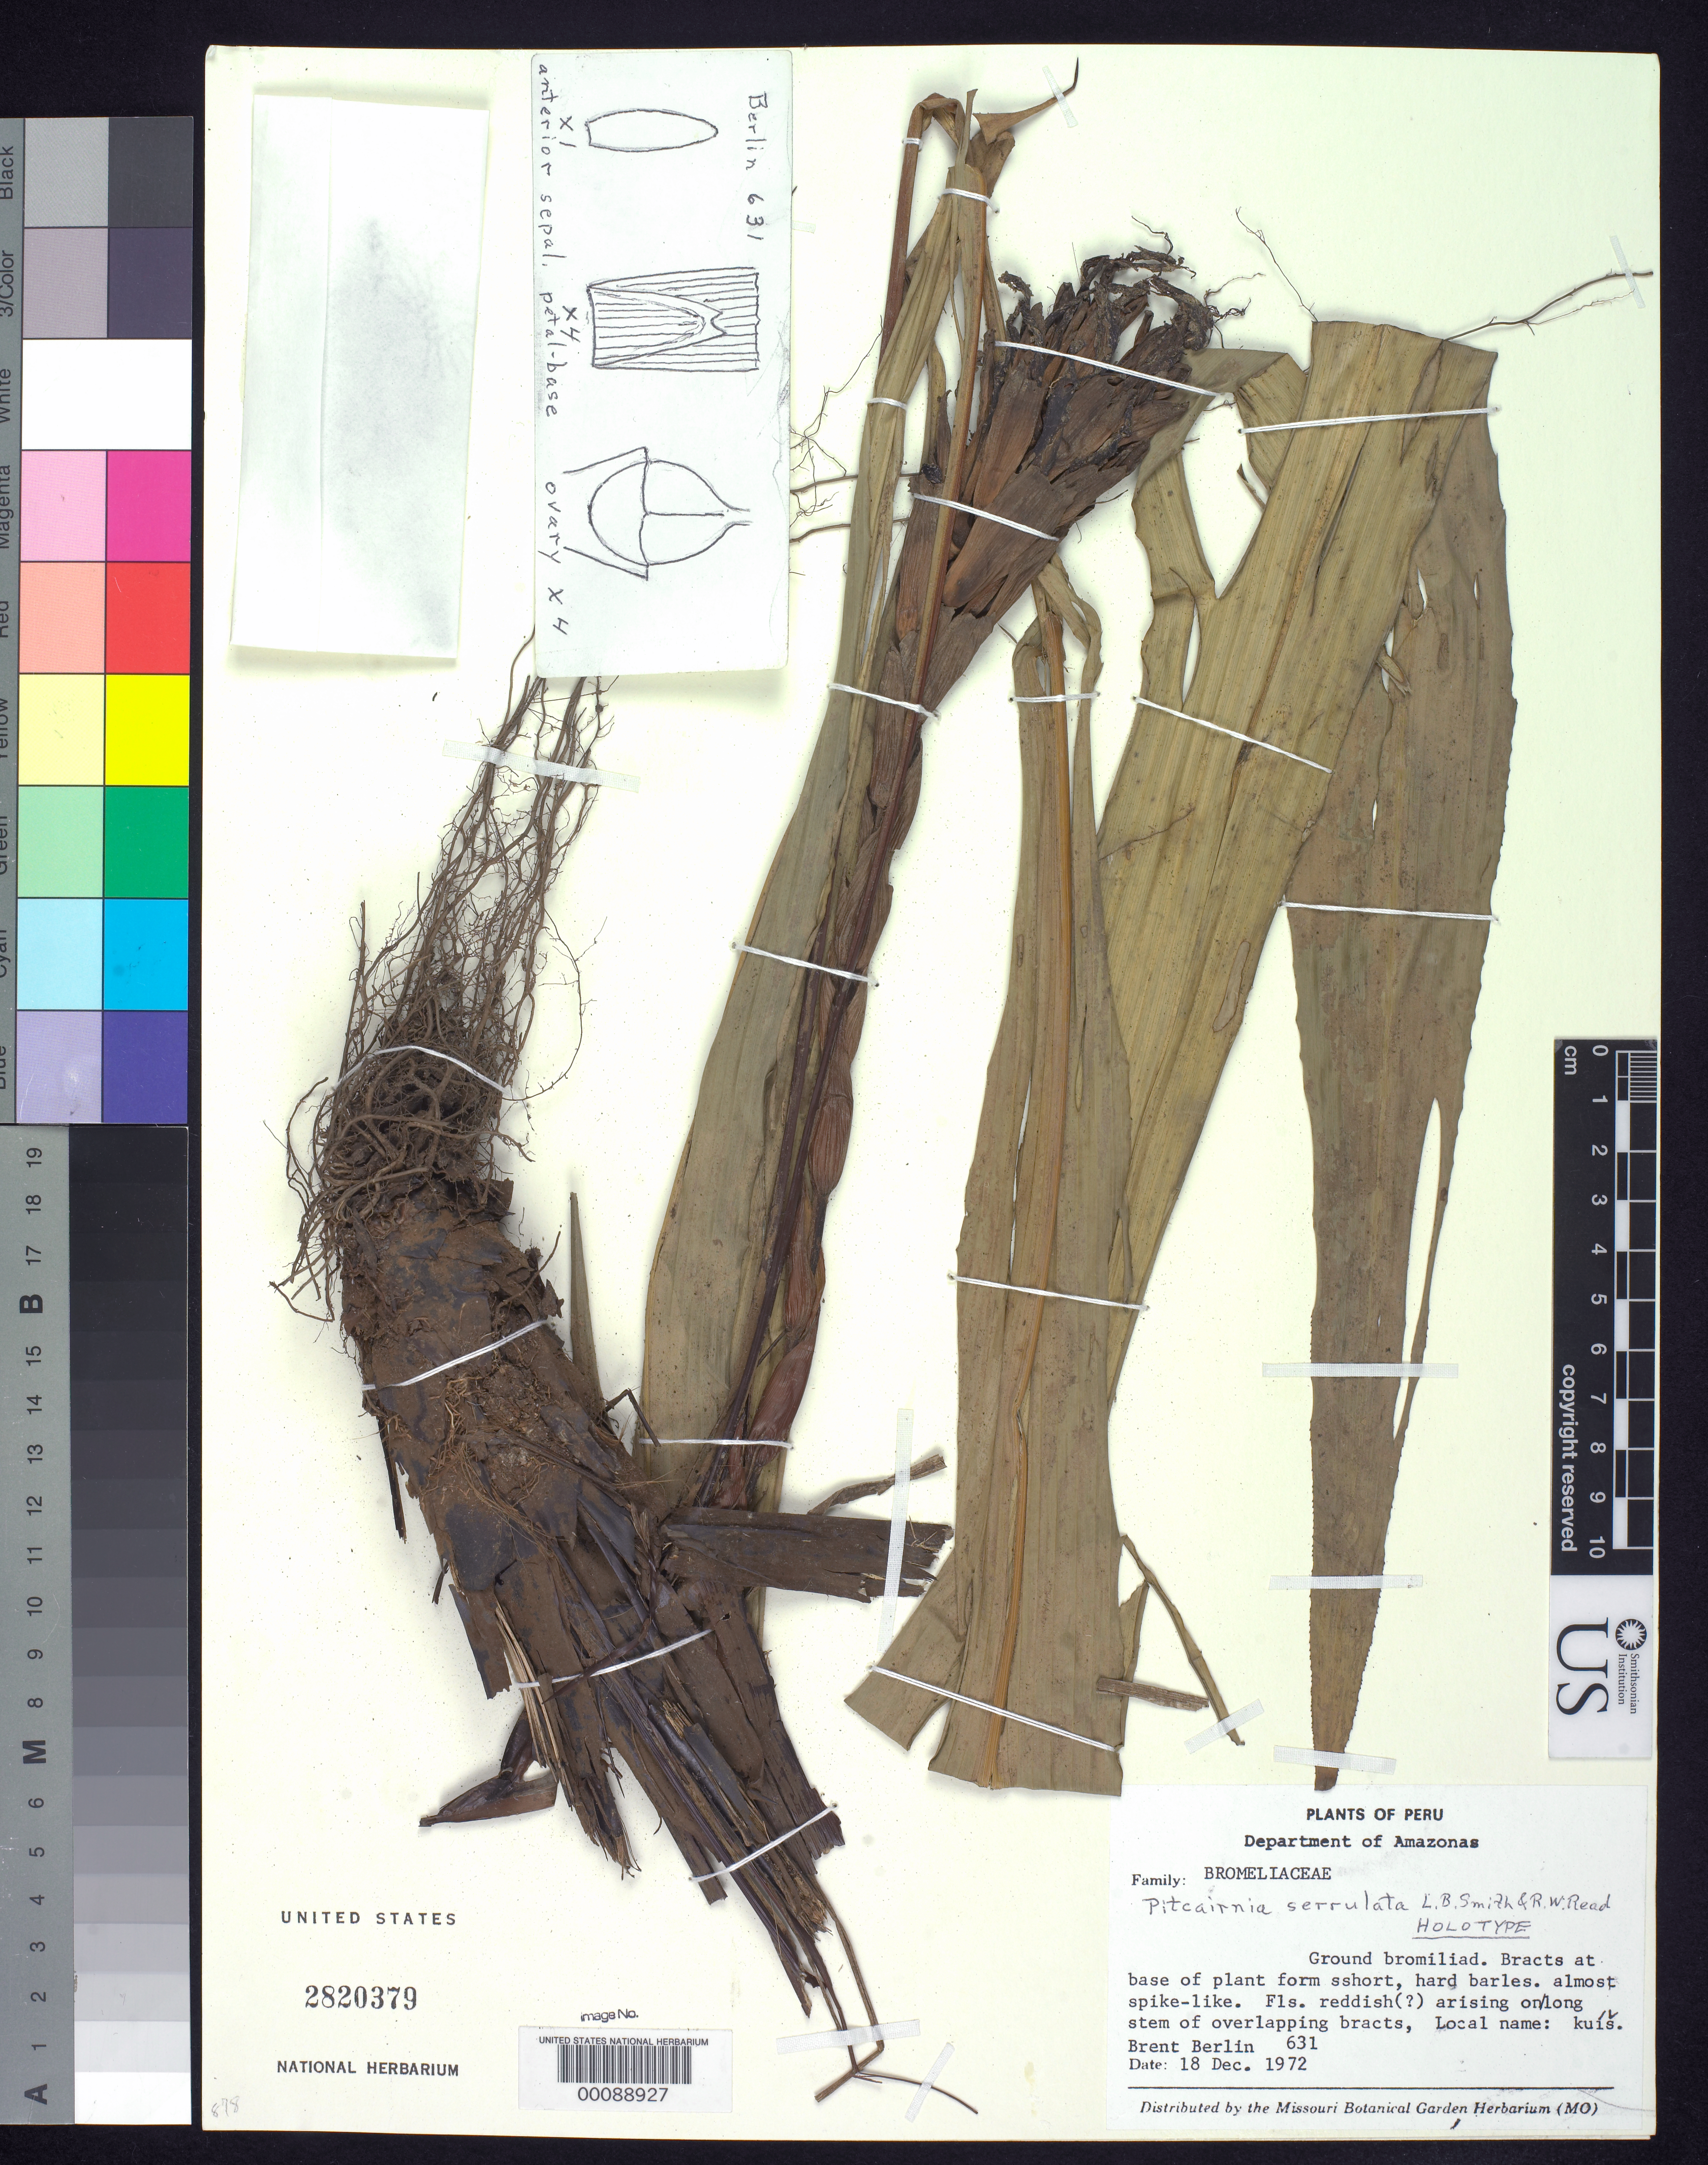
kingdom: Plantae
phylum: Tracheophyta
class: Liliopsida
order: Poales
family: Bromeliaceae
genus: Pitcairnia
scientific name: Pitcairnia serrulata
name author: L.B. Sm. & Read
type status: Holotype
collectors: B. Berlin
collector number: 631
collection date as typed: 18 Dec 1972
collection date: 1972-12-18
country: Peru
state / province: Amazonas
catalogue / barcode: US 2820379